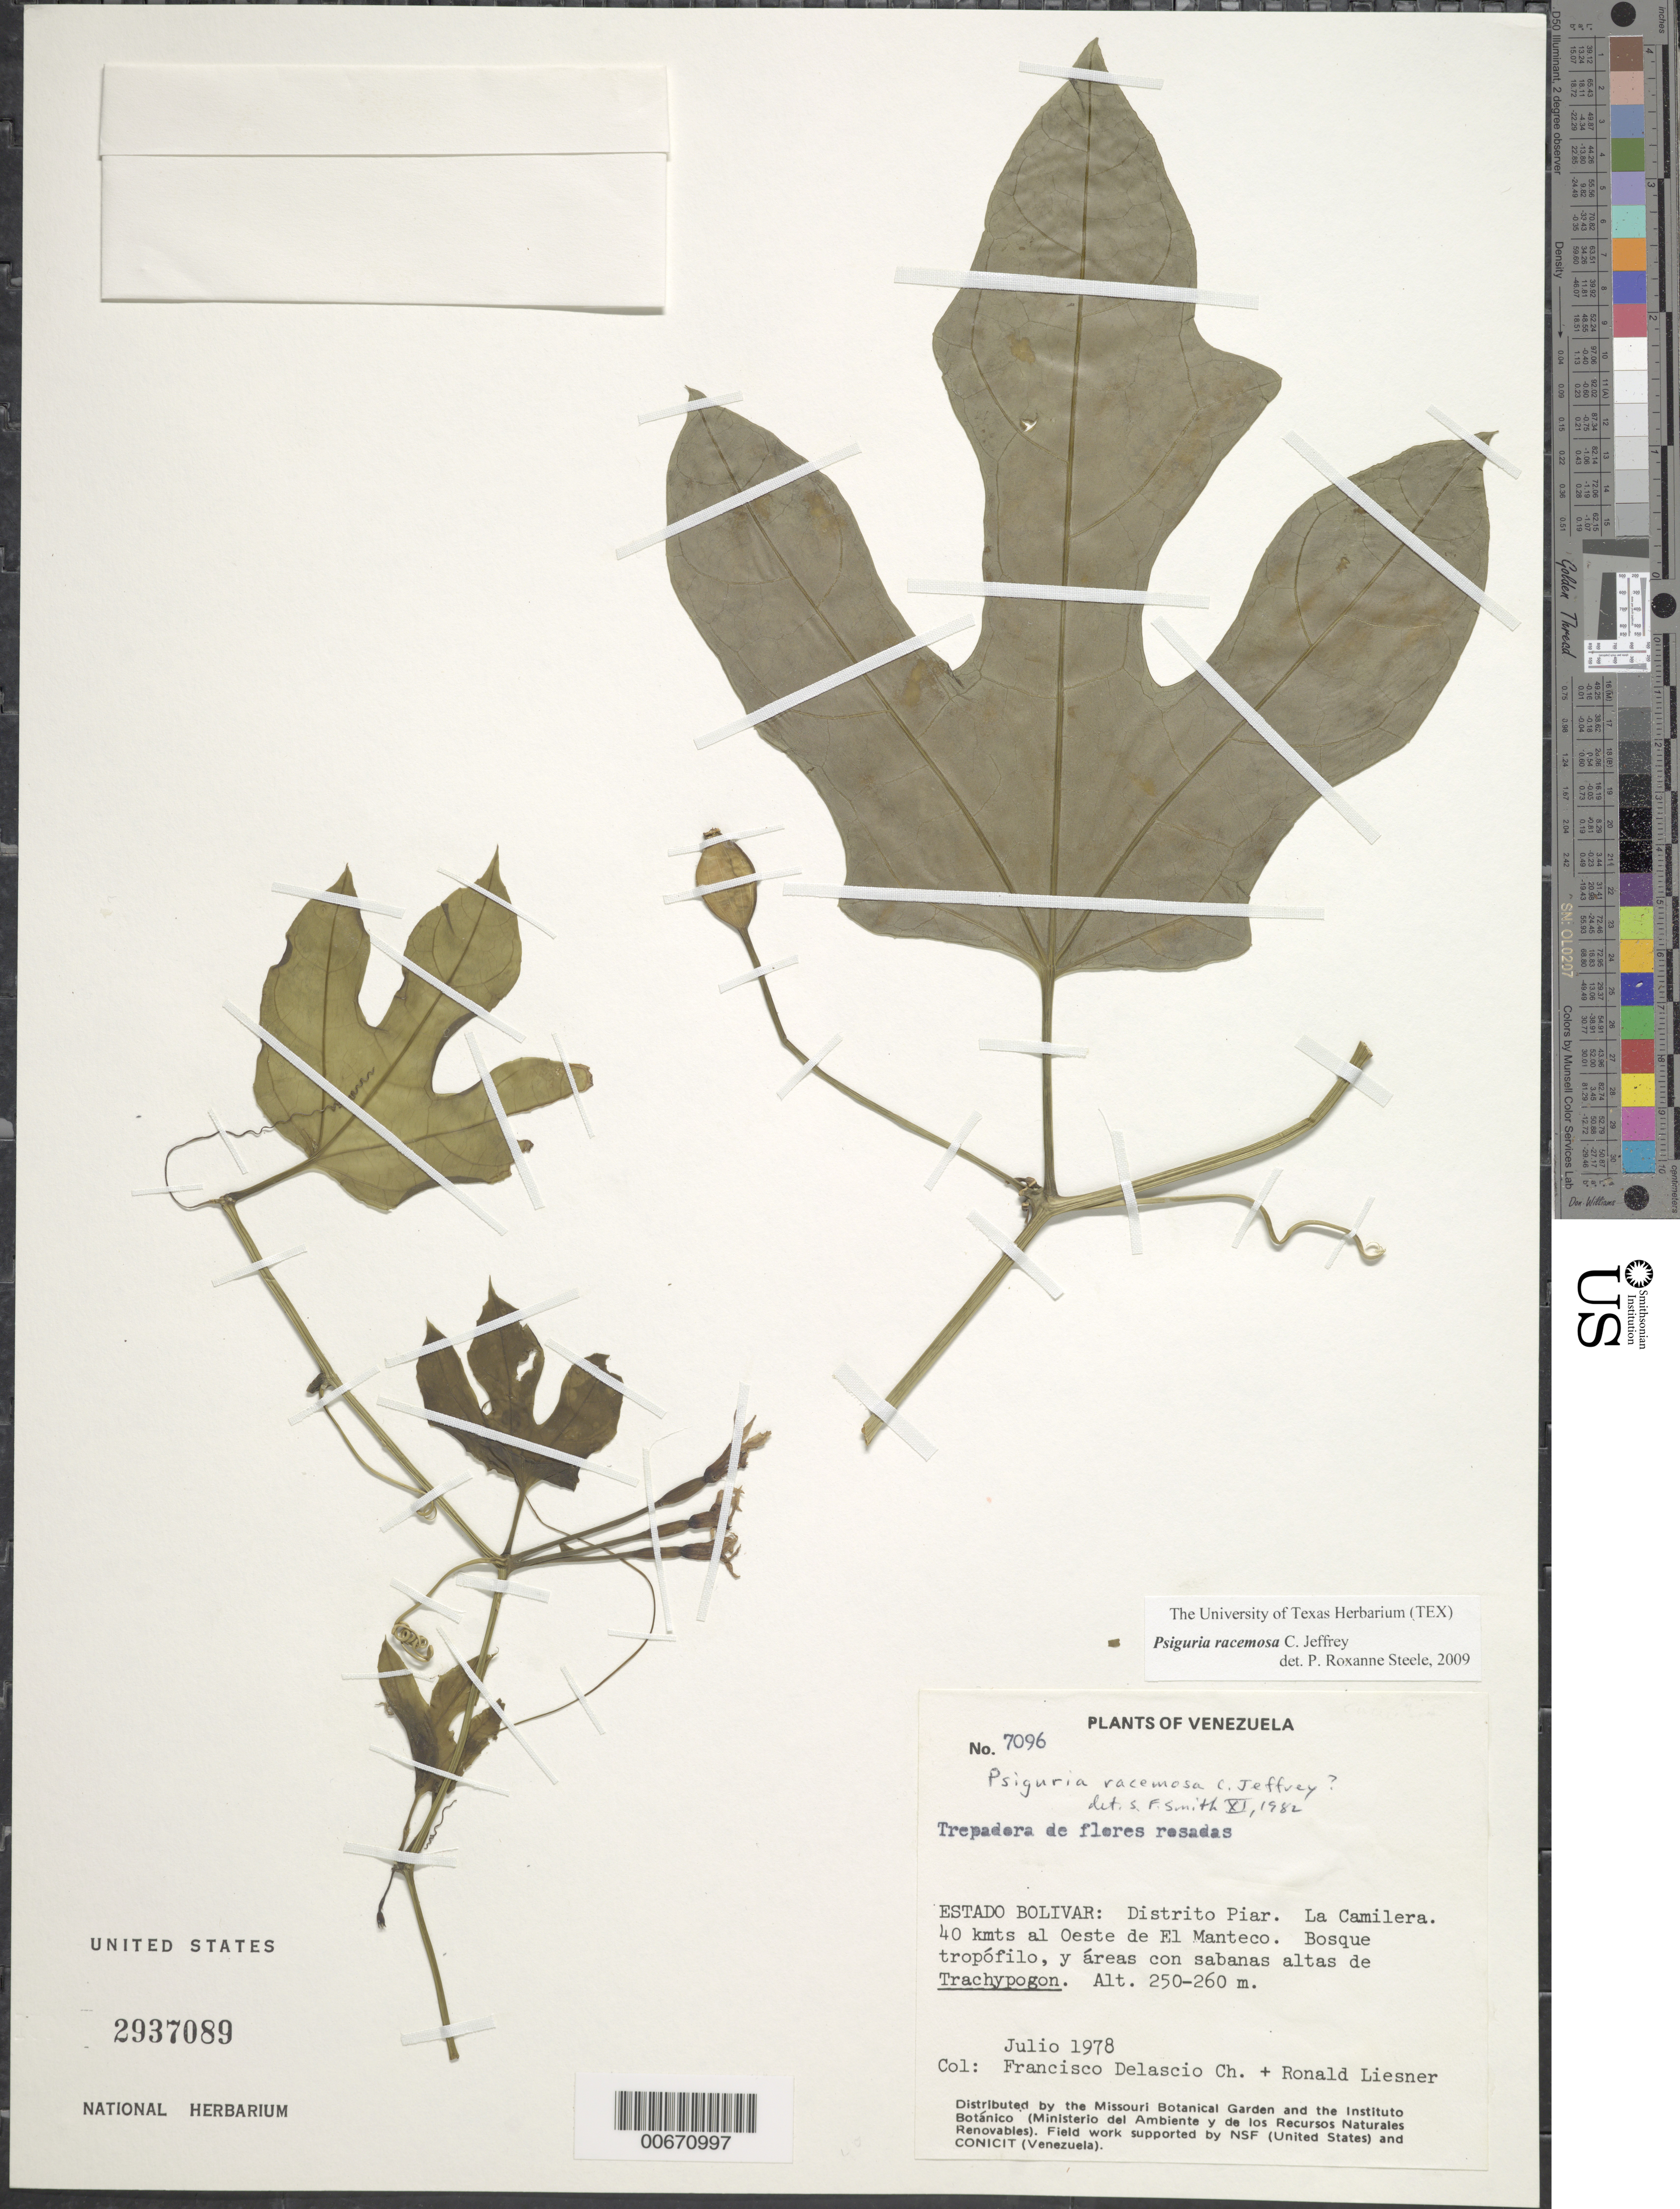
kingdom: Plantae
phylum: Tracheophyta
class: Magnoliopsida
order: Cucurbitales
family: Cucurbitaceae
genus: Psiguria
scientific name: Psiguria racemosa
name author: C. Jeffrey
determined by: Smith, Stephen F., (US), NMNH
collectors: F. Delascio C. & R. L. Liesner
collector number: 7096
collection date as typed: Jul-78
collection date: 1978-07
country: Venezuela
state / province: Bolívar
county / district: Piar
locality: La Camilera, 40 km al Oeste de El Manteco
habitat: Bosque tropófilo, y áreas con sabanas altas de Trachypogon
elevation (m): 250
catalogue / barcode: US 2937089